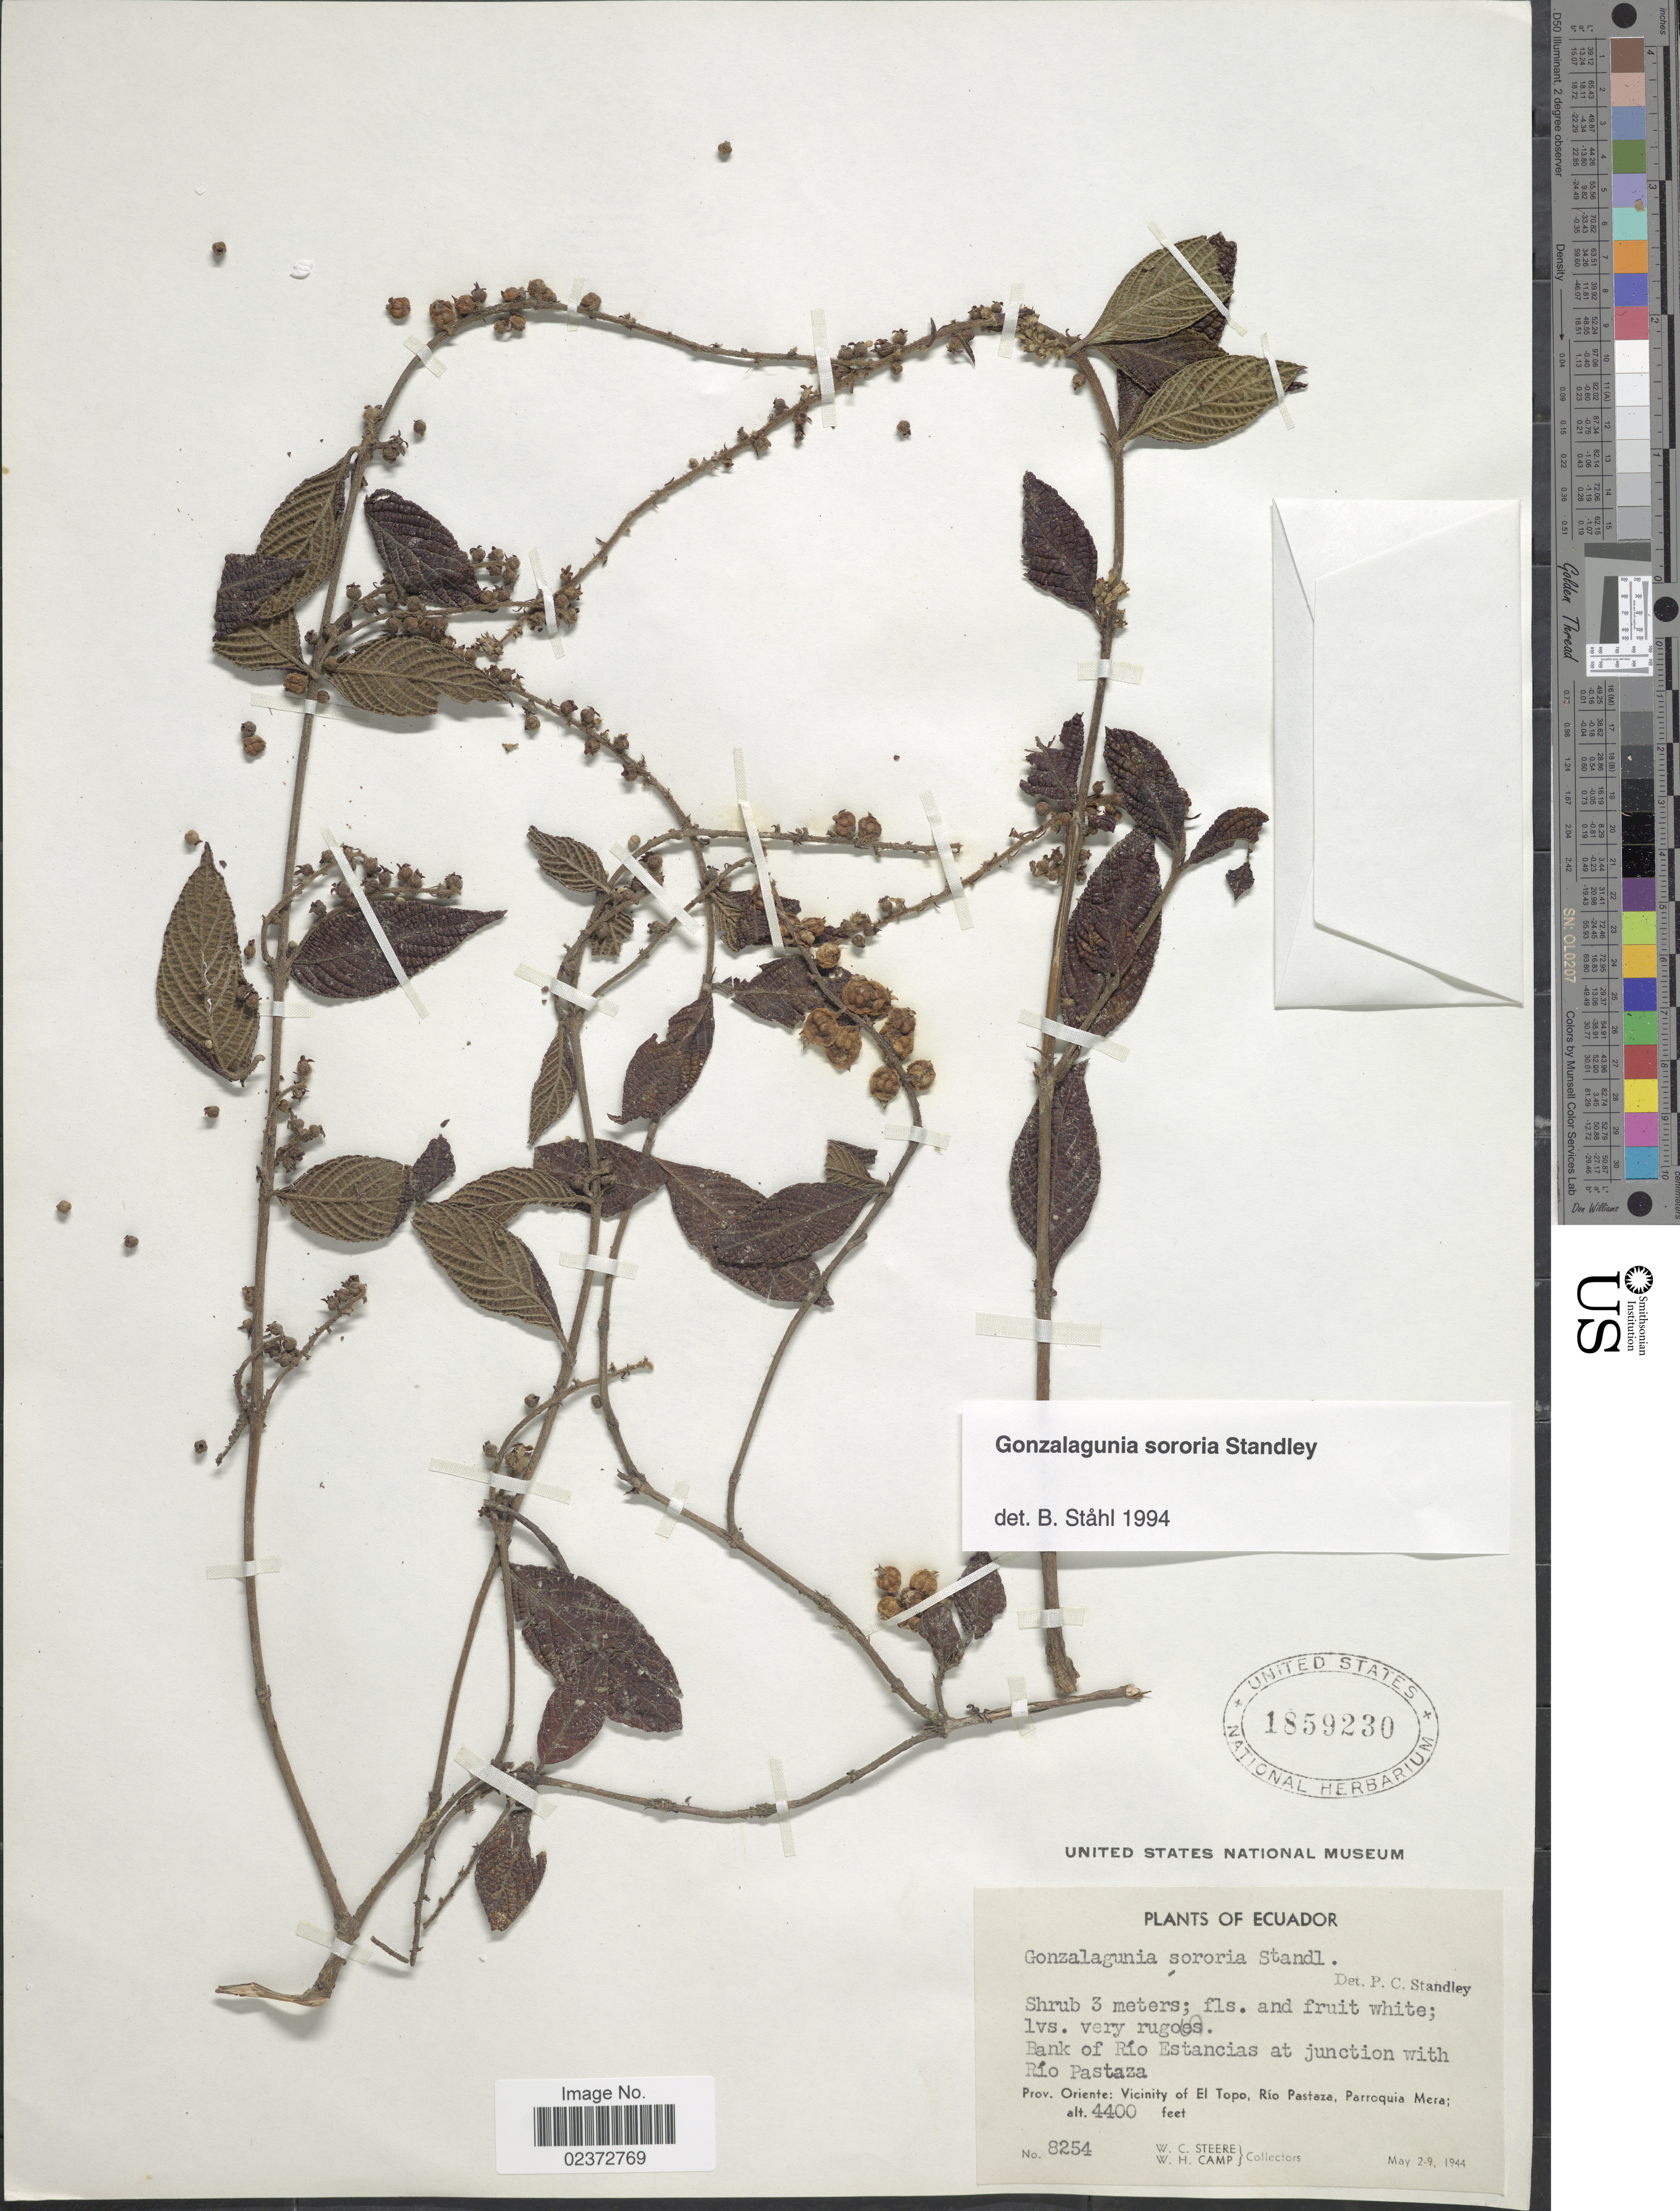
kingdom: Plantae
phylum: Tracheophyta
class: Magnoliopsida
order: Gentianales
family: Rubiaceae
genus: Gonzalagunia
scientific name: Gonzalagunia sororia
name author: Standl.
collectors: W. C. Steere & W. H. Camp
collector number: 8254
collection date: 1944-05-02/1944-05-09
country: Ecuador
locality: Bank of Río Estancias at junction with Río Pastaza, Prov. Oriente: Vicinity of El Topo, Río Pastaza, Parroquia Mera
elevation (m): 1341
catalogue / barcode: US 1859230